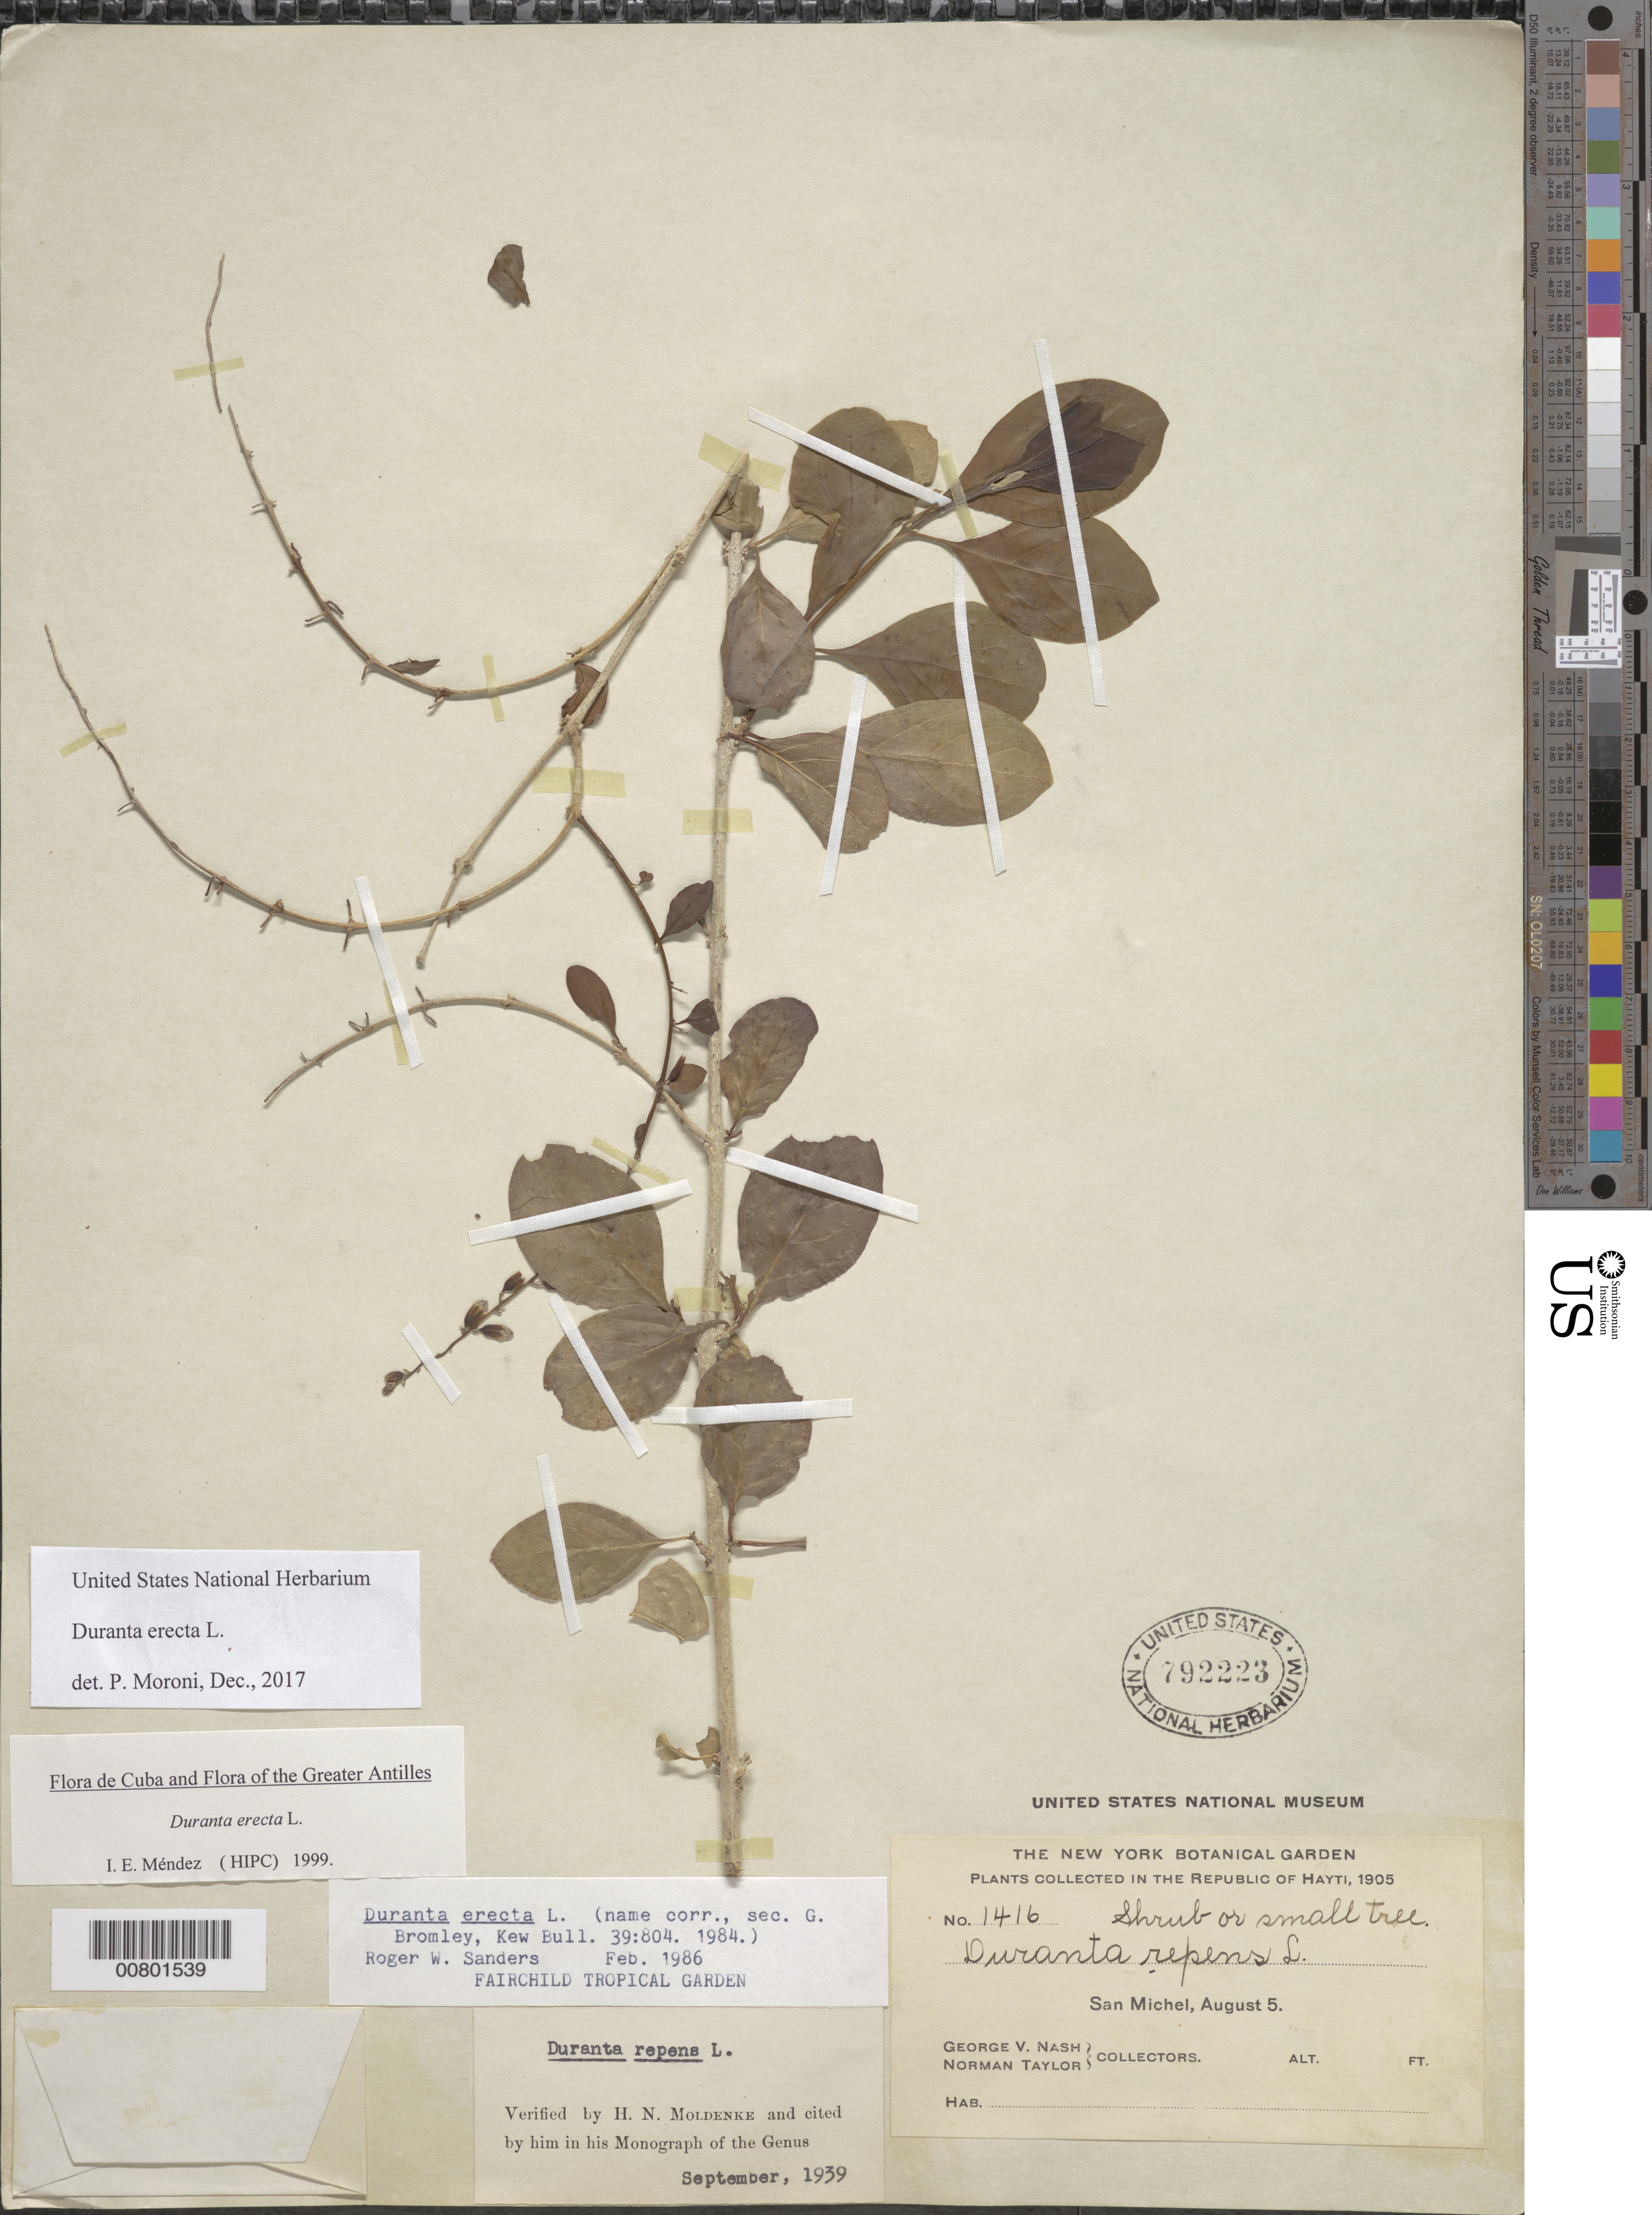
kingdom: Plantae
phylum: Tracheophyta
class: Magnoliopsida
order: Lamiales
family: Verbenaceae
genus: Duranta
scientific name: Duranta erecta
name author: L.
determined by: Méndez, Isidro E., (HIPC)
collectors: G. V. Nash & N. Taylor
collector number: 1416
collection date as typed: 05 Aug 1905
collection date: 1905-08-05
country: Haiti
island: Hispaniola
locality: San Michel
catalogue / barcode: US 792223